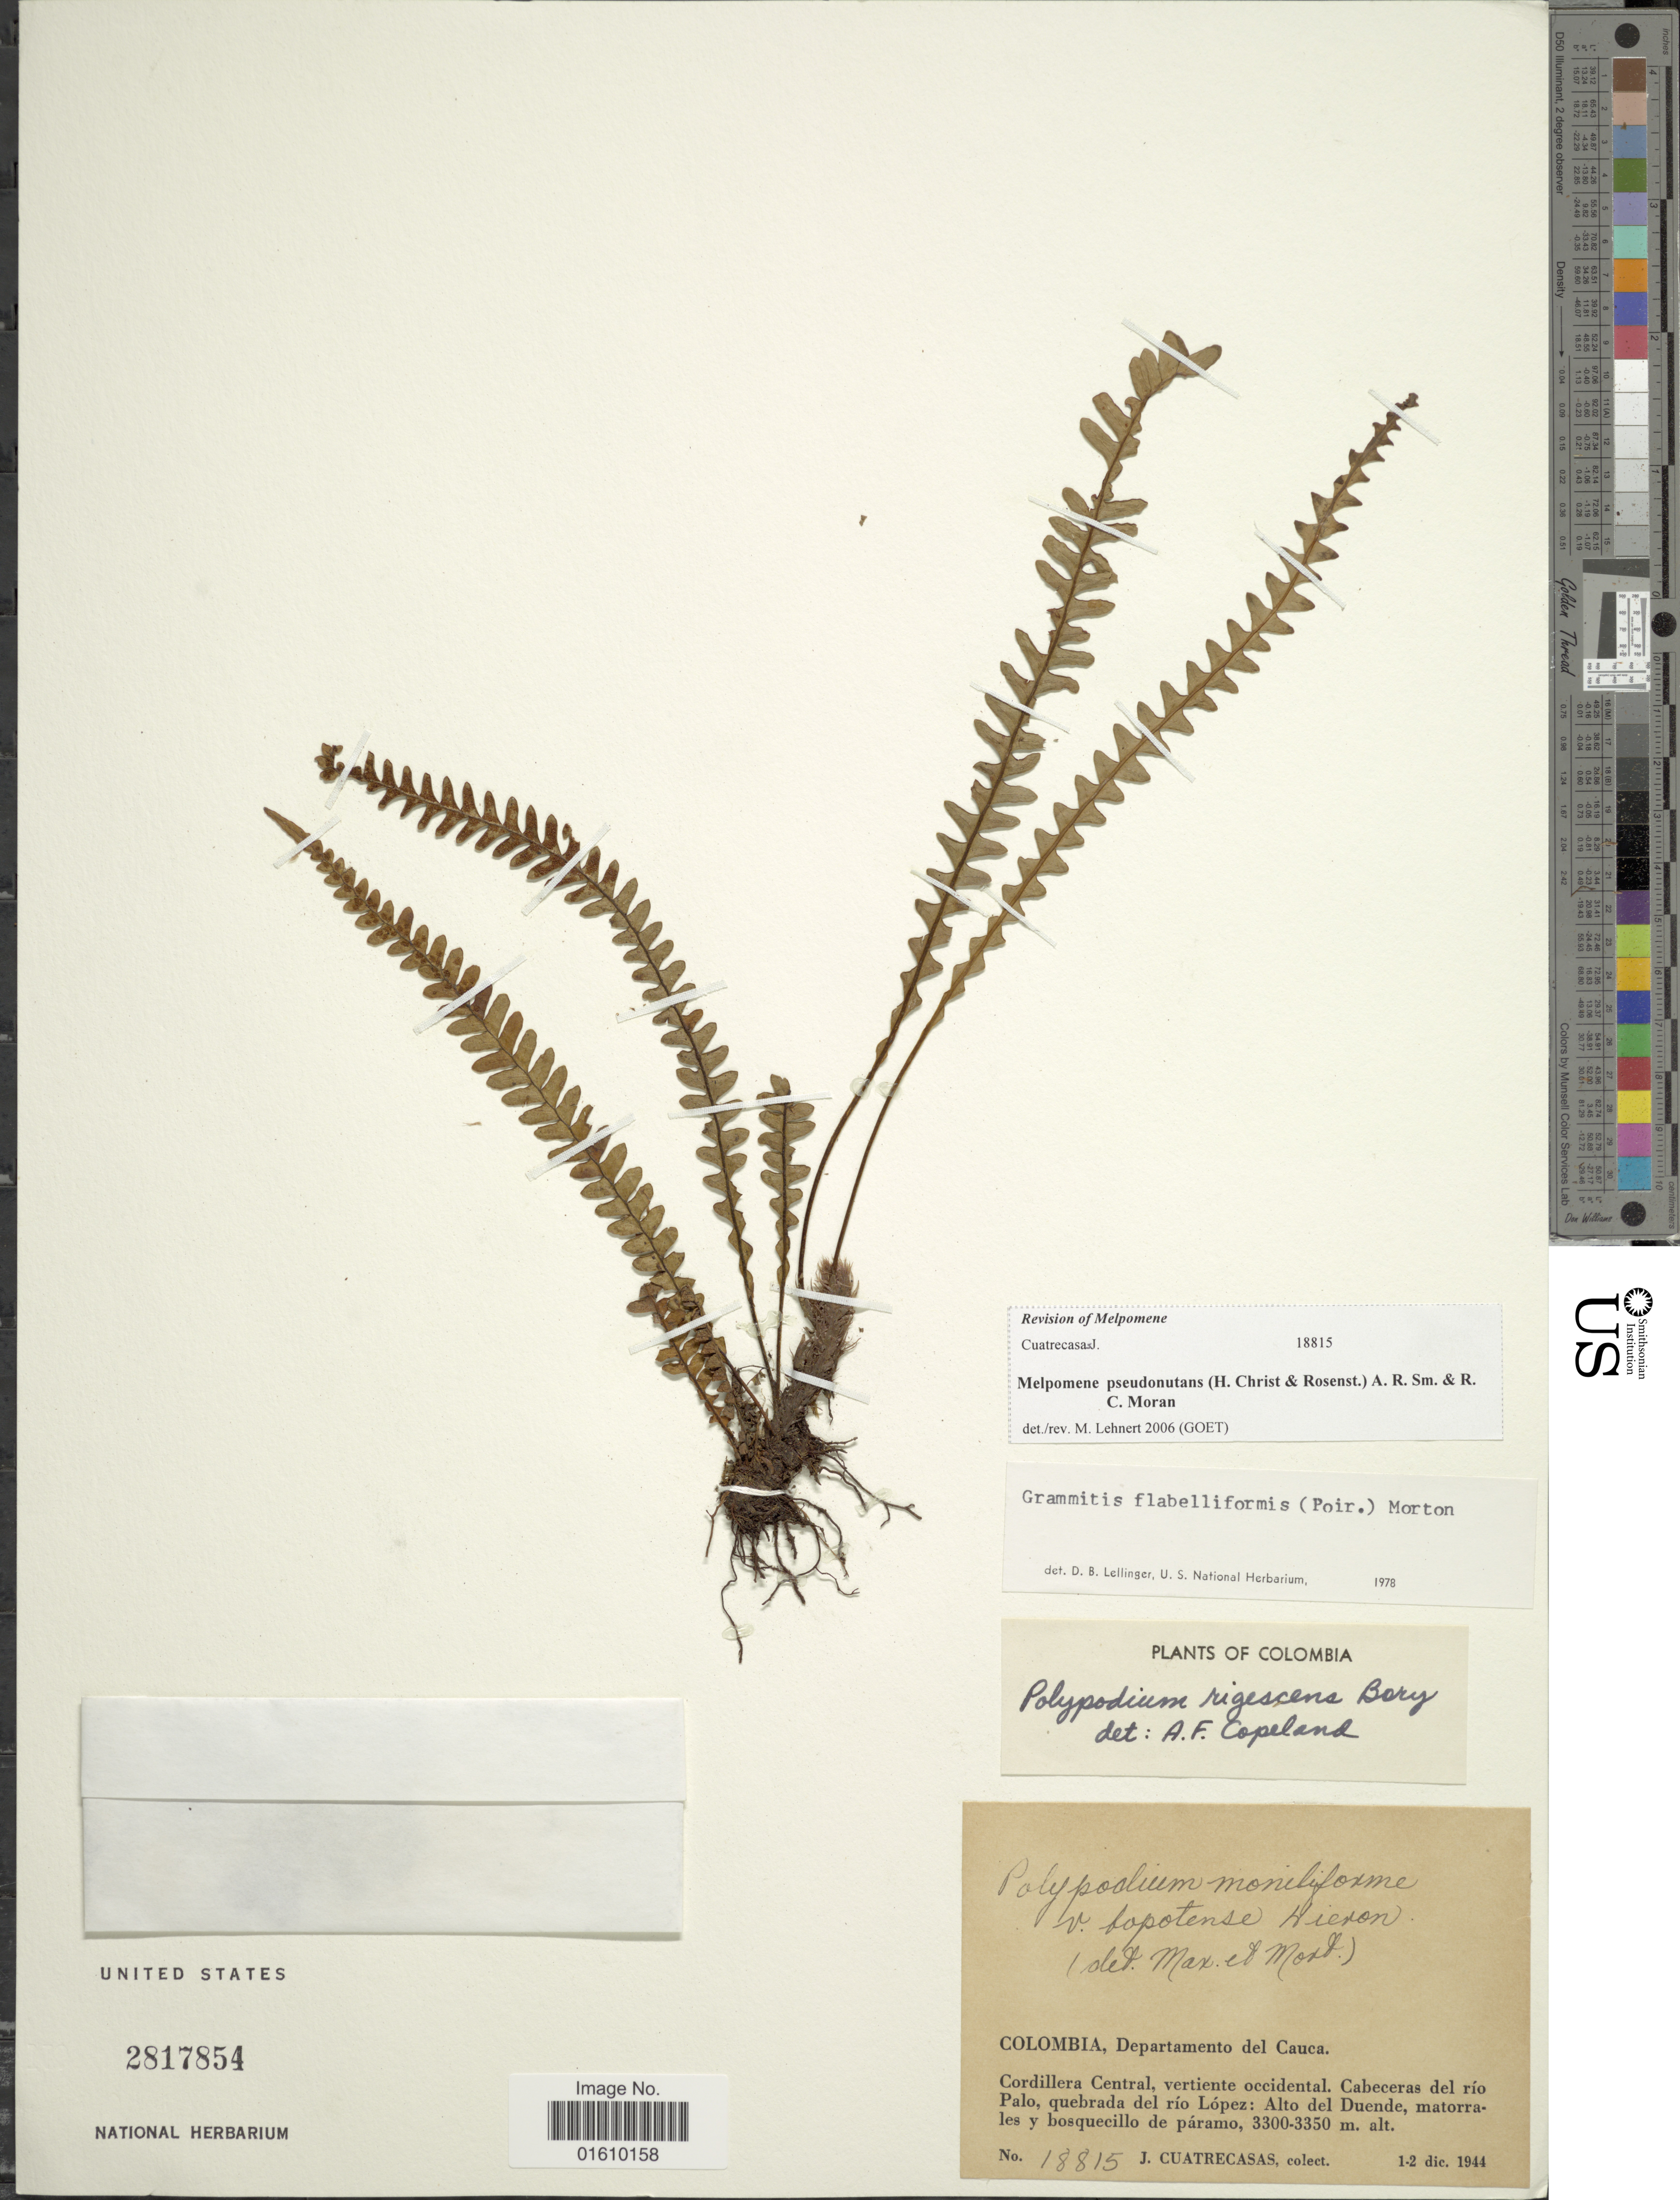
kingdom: Plantae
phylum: Tracheophyta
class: Polypodiopsida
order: Polypodiales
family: Polypodiaceae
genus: Melpomene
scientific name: Melpomene pseudonutans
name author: (Christ & Rosenst.) A.R. Sm. & R.C. Moran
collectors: J. Cuatrecasas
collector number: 18815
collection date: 1944-12-01/1944-12-02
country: Colombia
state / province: Valle del Cauca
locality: Departamento del Cauca, Cordillera Central, vertiente occidental, Cabeceras del río Palo, quebrada del río López: Alto del Duende, matorrales y bosquecillo de páramo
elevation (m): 3300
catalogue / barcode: US 2817854